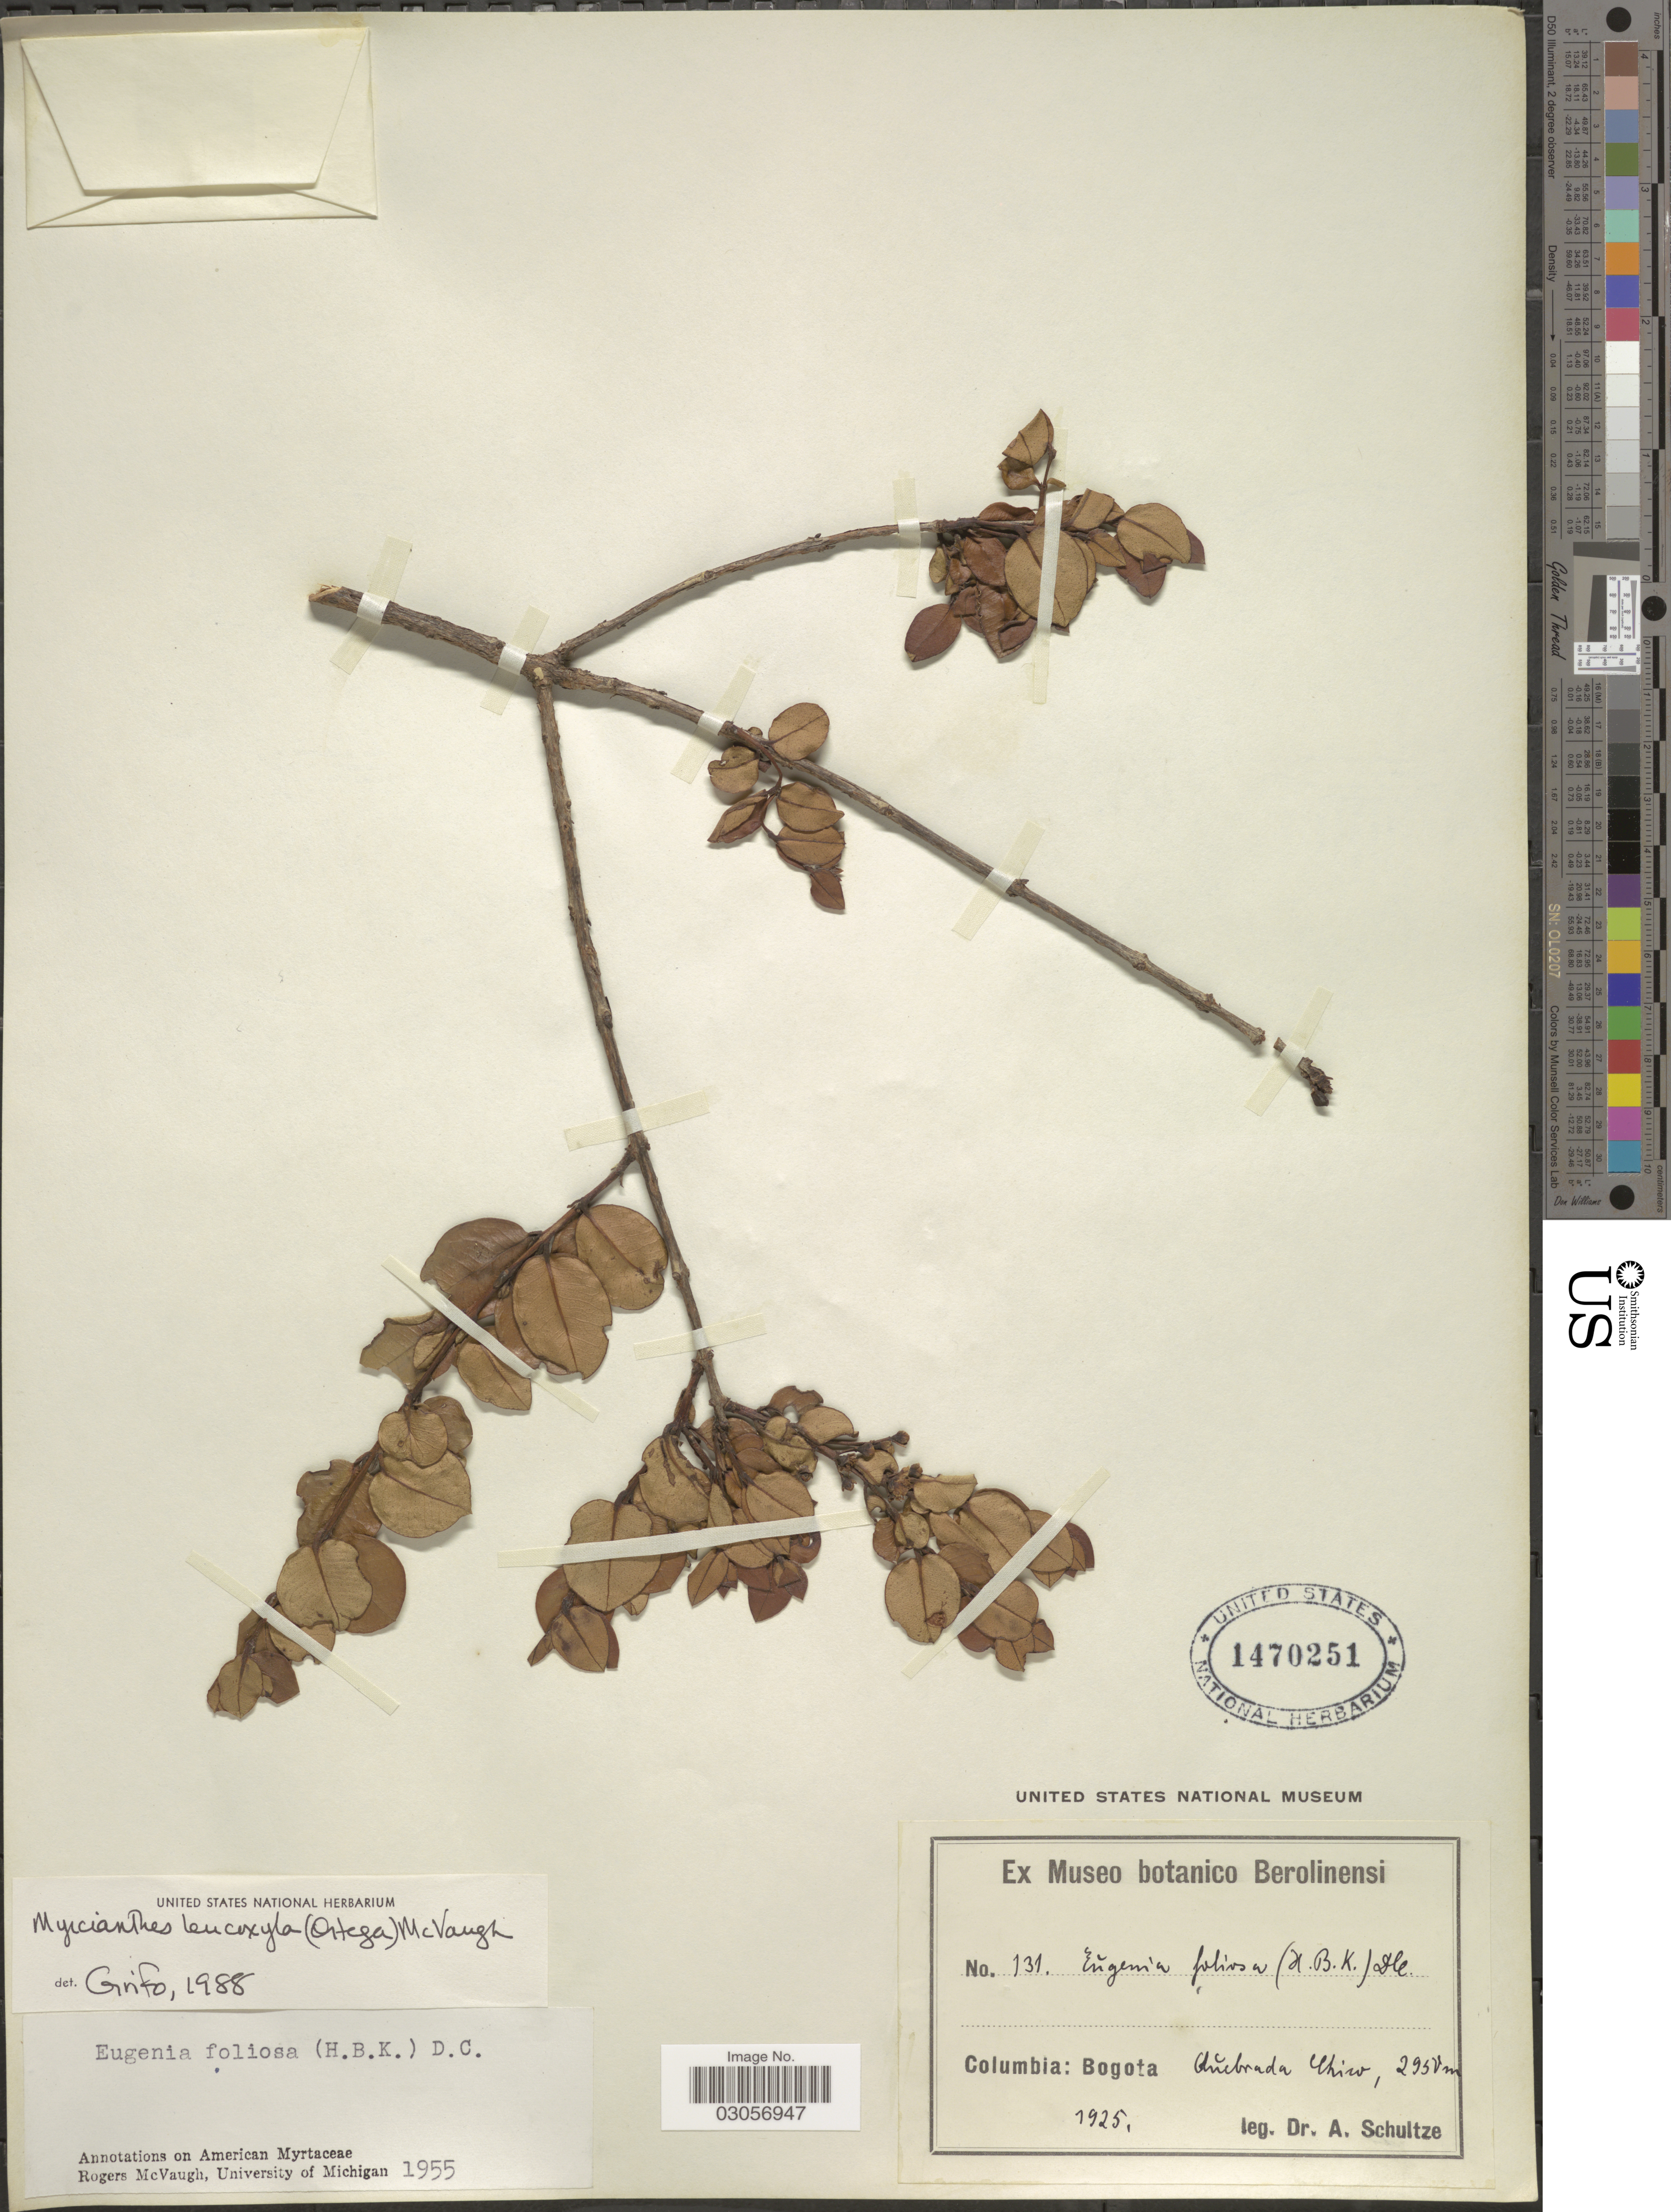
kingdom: Plantae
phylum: Tracheophyta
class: Magnoliopsida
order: Myrtales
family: Myrtaceae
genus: Myrcianthes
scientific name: Myrcianthes leucoxyla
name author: (Ortega) McVaugh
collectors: A. Schultze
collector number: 131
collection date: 1925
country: Colombia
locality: Bogota, Quebrada Chico.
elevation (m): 2950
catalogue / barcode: US 1470251